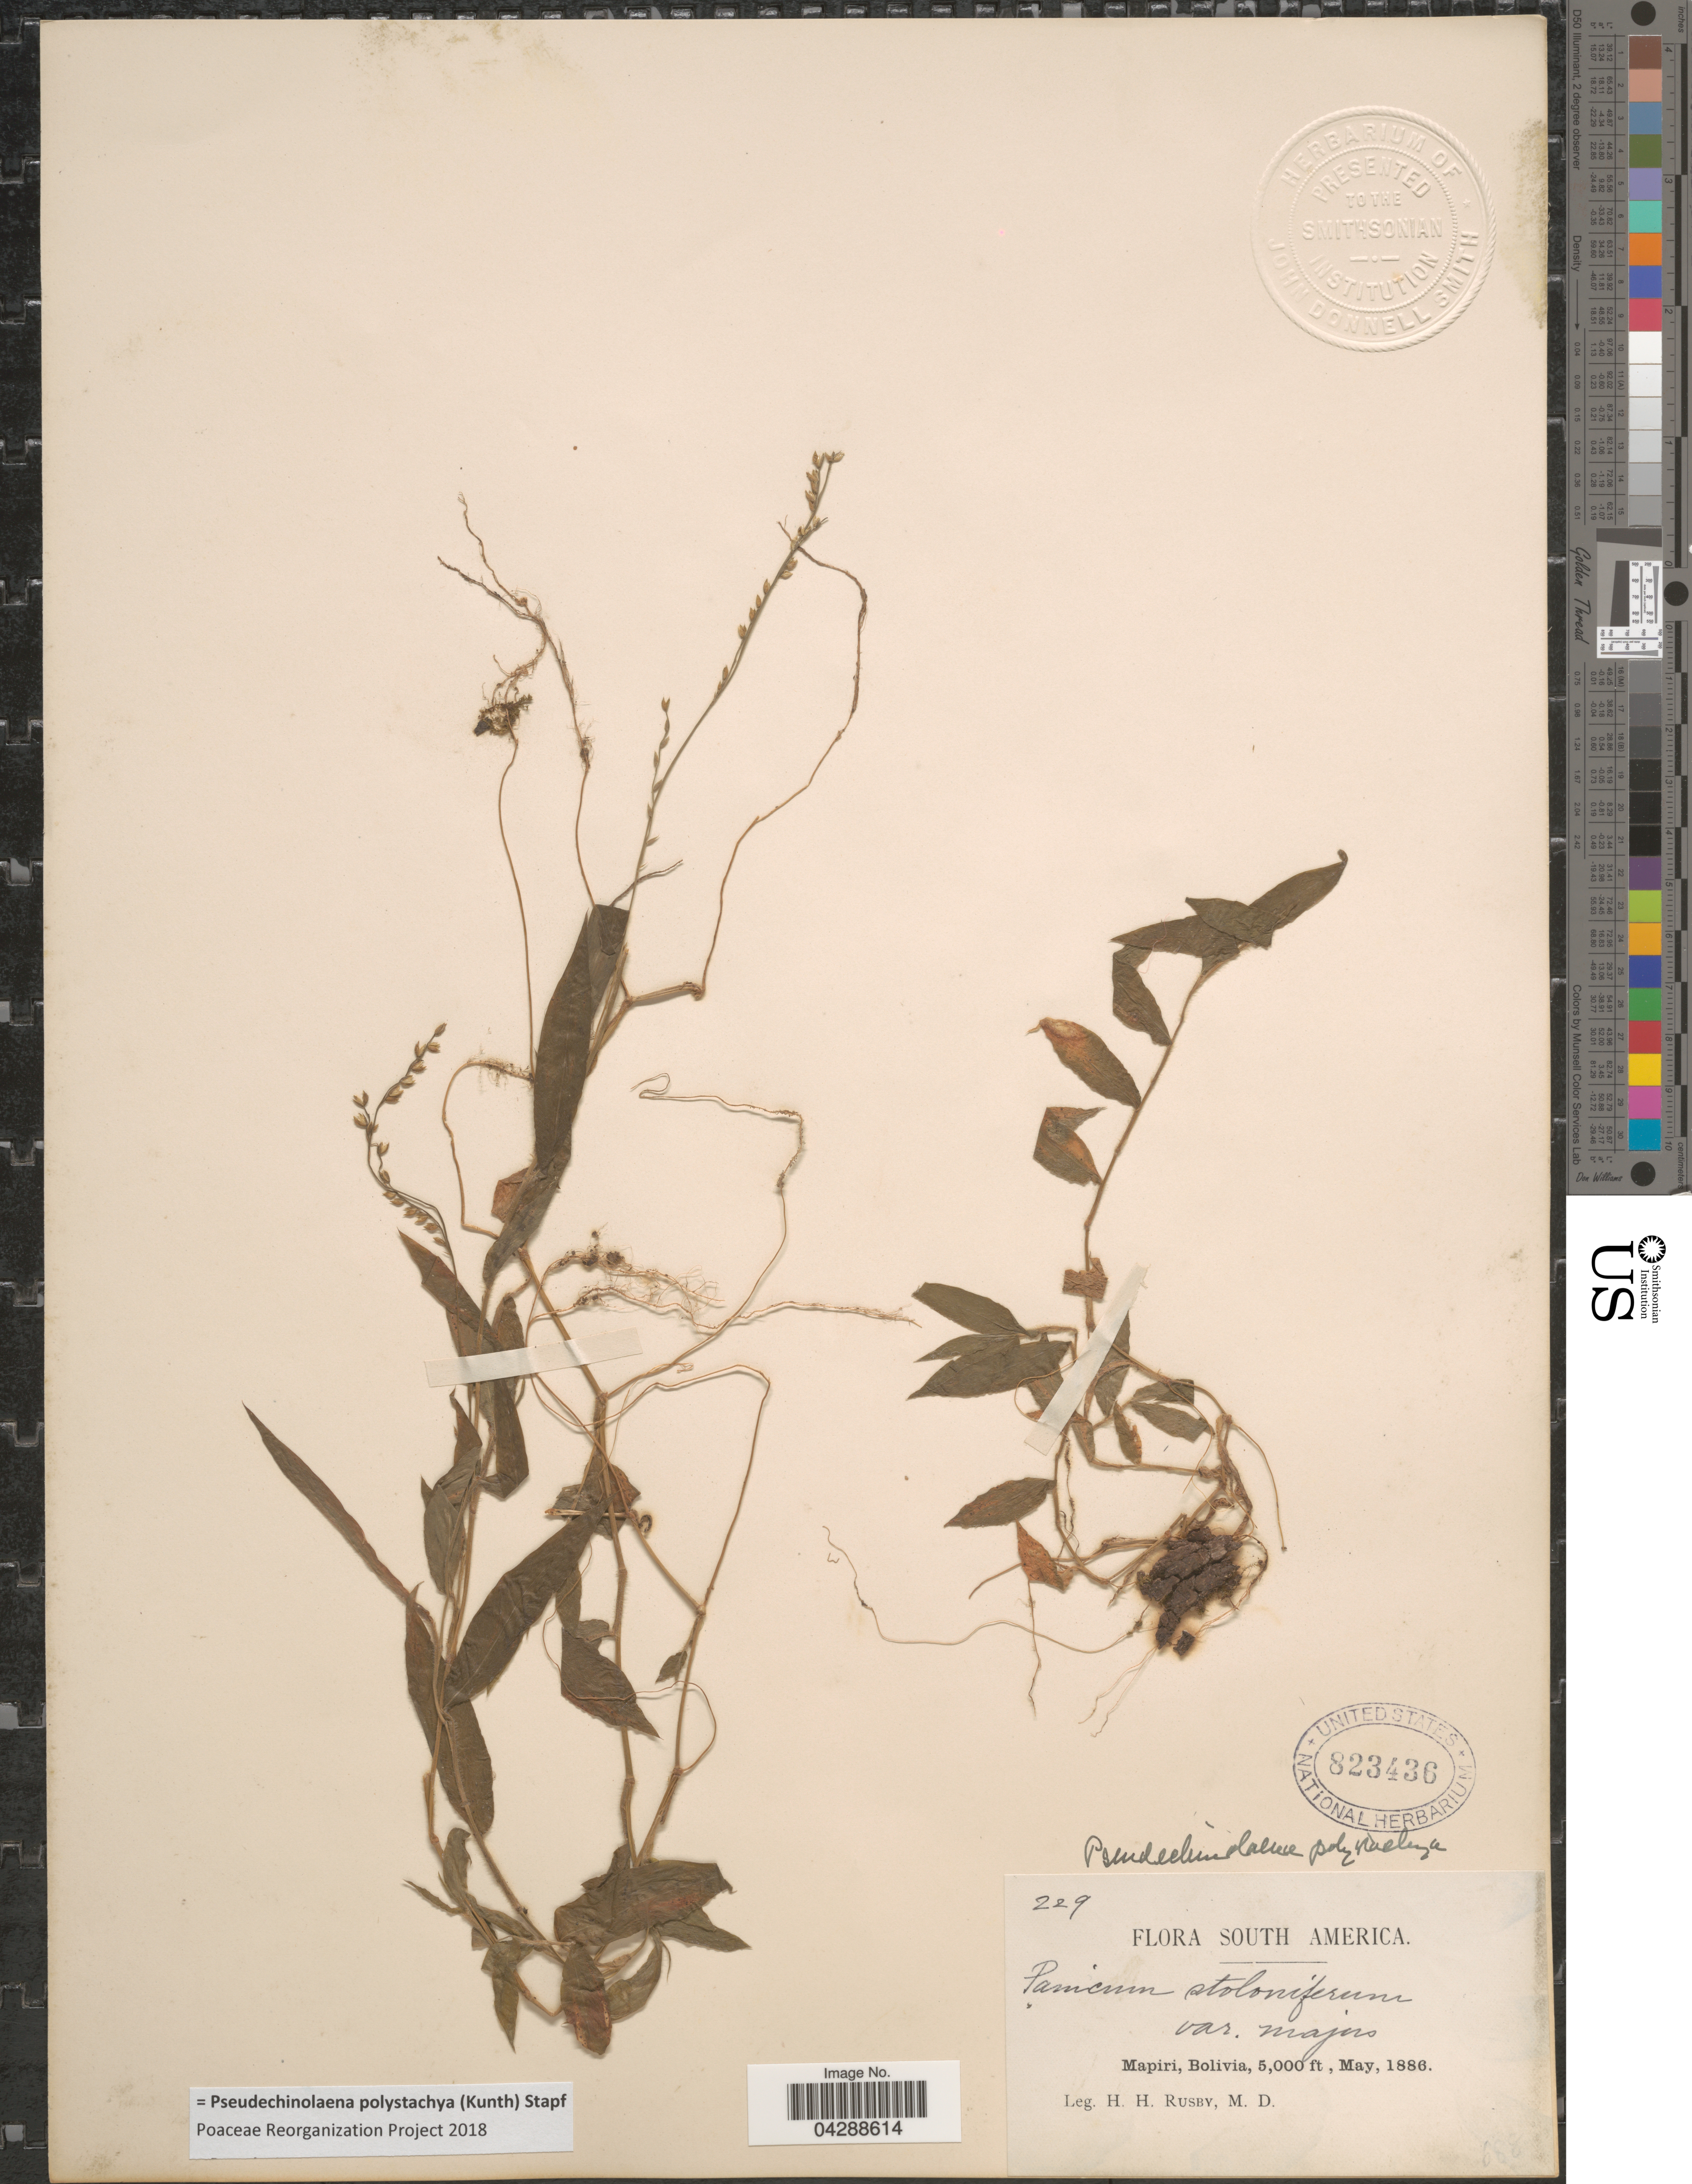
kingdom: Plantae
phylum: Tracheophyta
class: Liliopsida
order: Poales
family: Poaceae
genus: Pseudechinolaena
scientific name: Pseudechinolaena polystachya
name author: (Kunth) Stapf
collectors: H. H. Rusby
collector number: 229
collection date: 1886-05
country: Bolivia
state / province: La Páz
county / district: Larecaja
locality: Mapiri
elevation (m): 1524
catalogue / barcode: US 823436